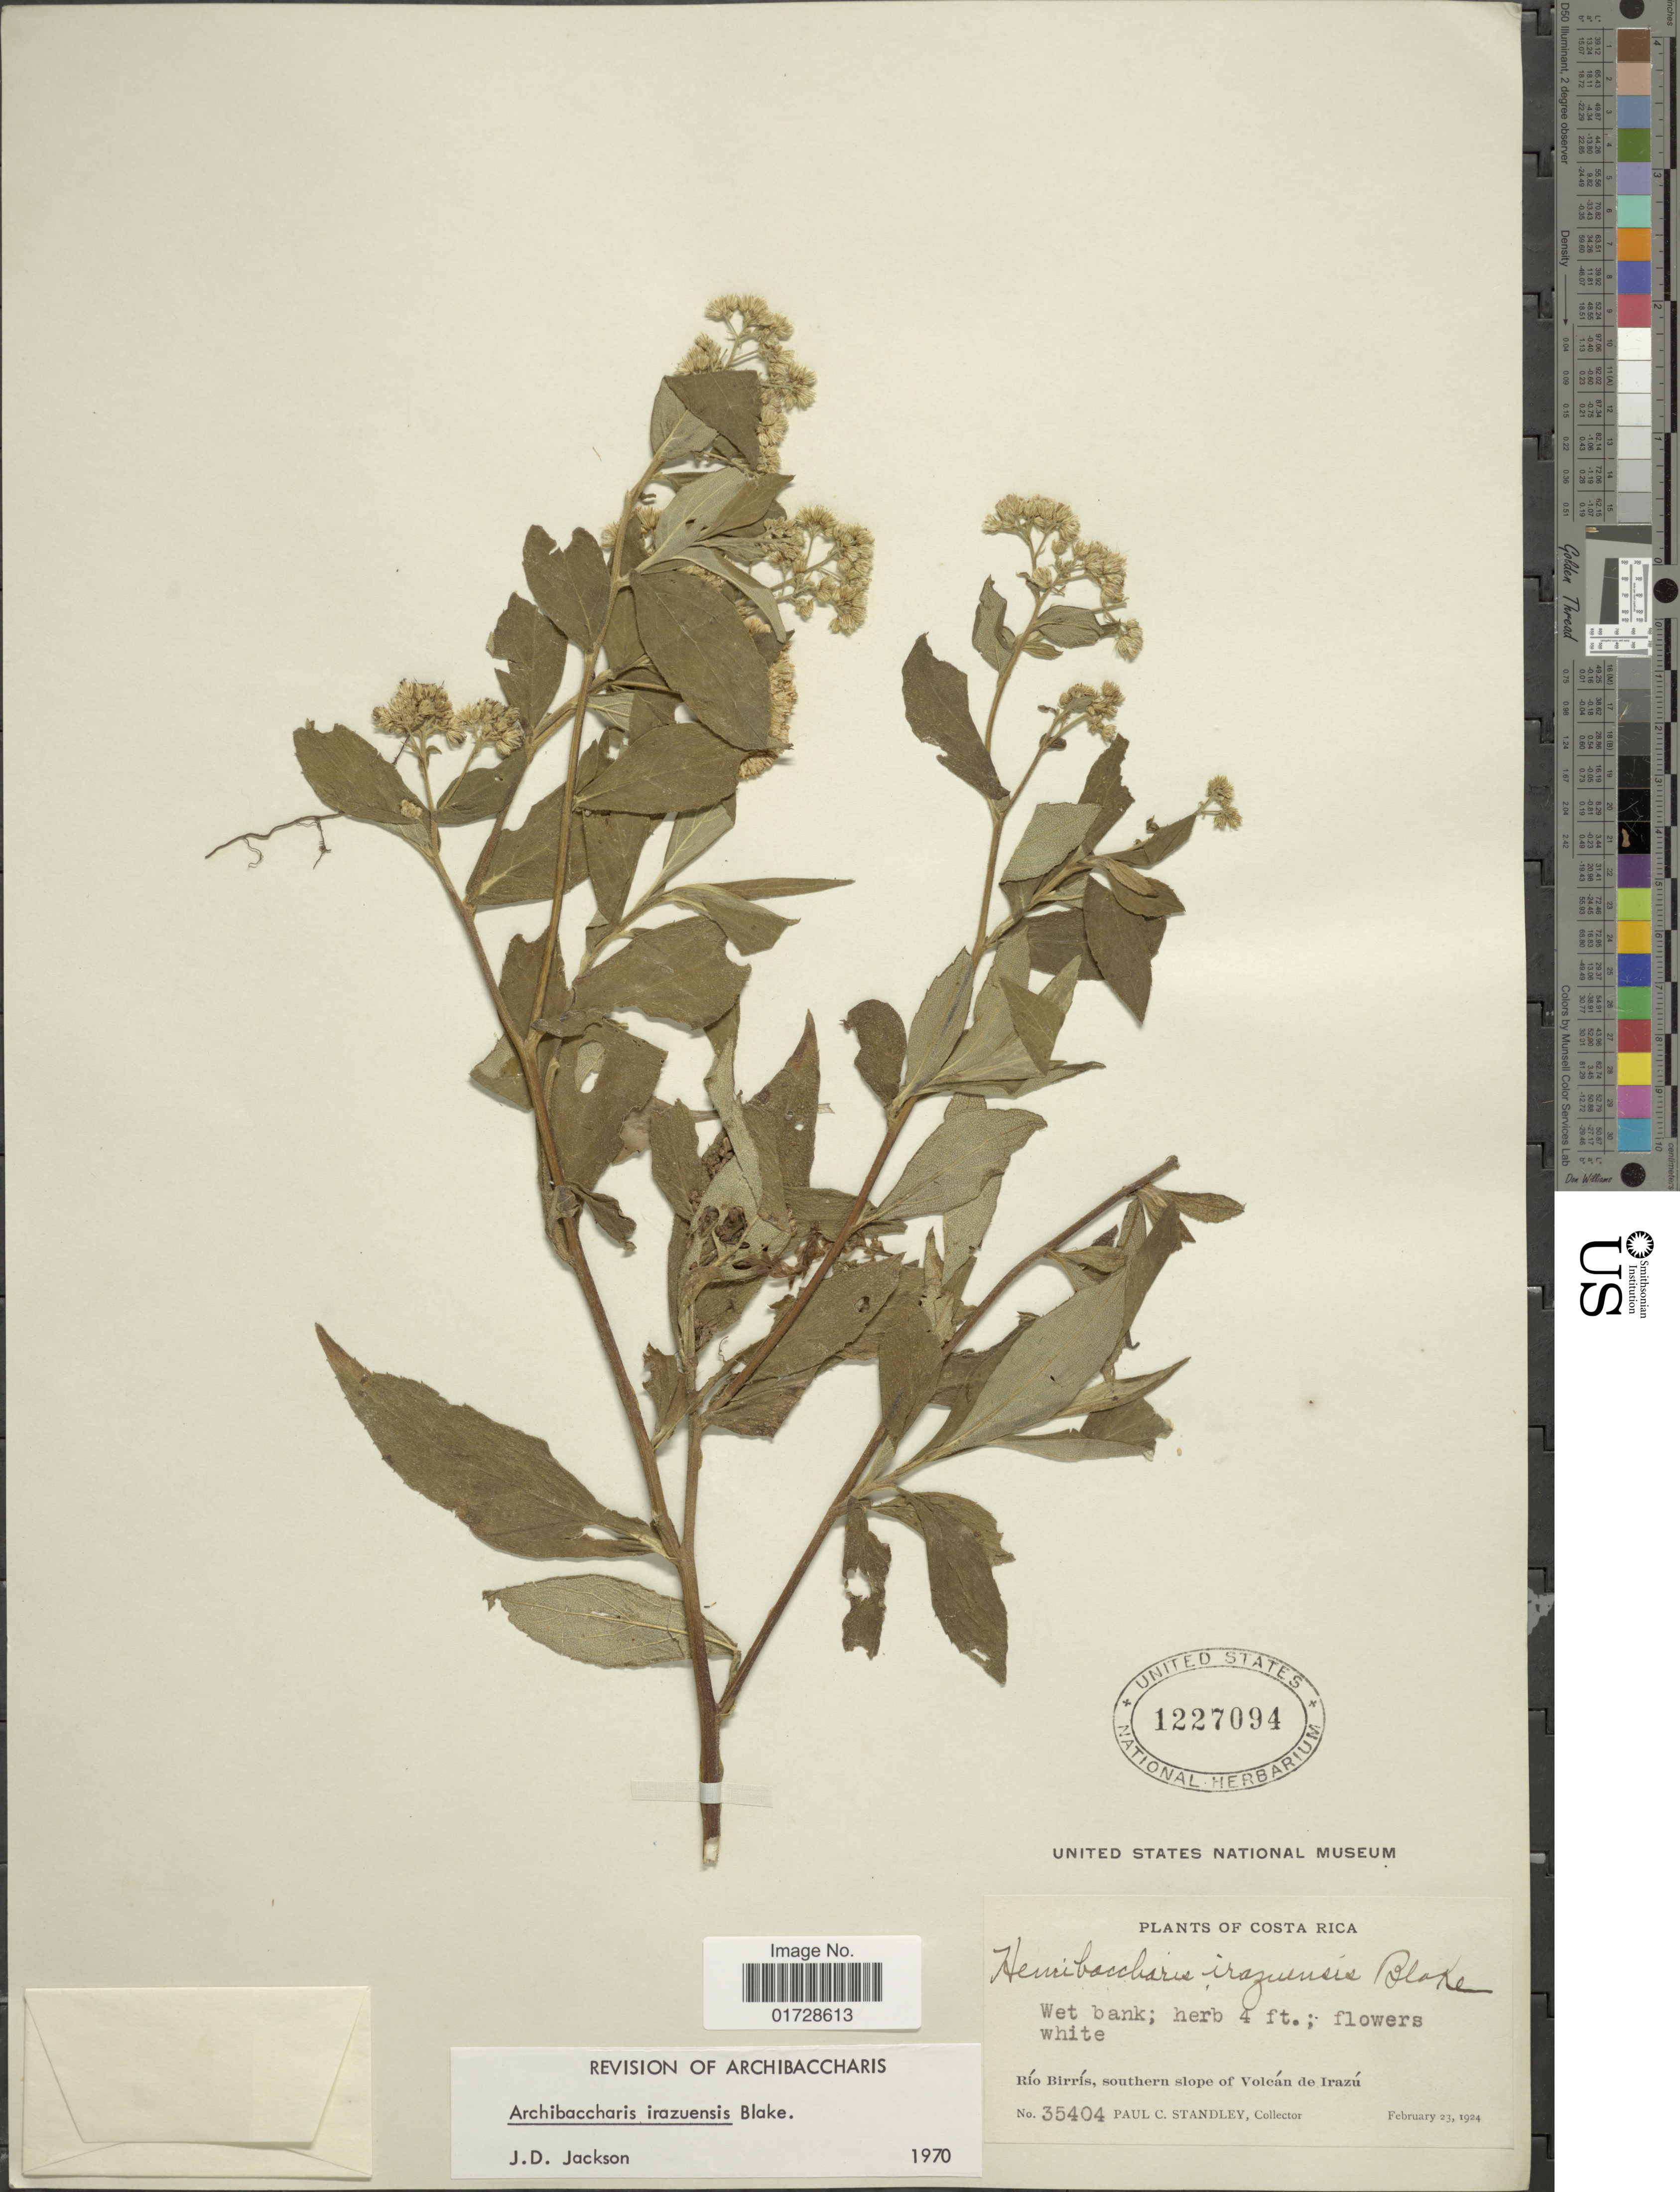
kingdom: Plantae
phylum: Tracheophyta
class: Magnoliopsida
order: Asterales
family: Asteraceae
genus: Archibaccharis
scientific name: Archibaccharis irazuensis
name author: (S.F. Blake) S.F. Blake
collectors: P. C. Standley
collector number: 35404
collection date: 1924-02-23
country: Costa Rica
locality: Rio Birris, southern slope of Volcan de Irazu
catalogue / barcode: US 1227094